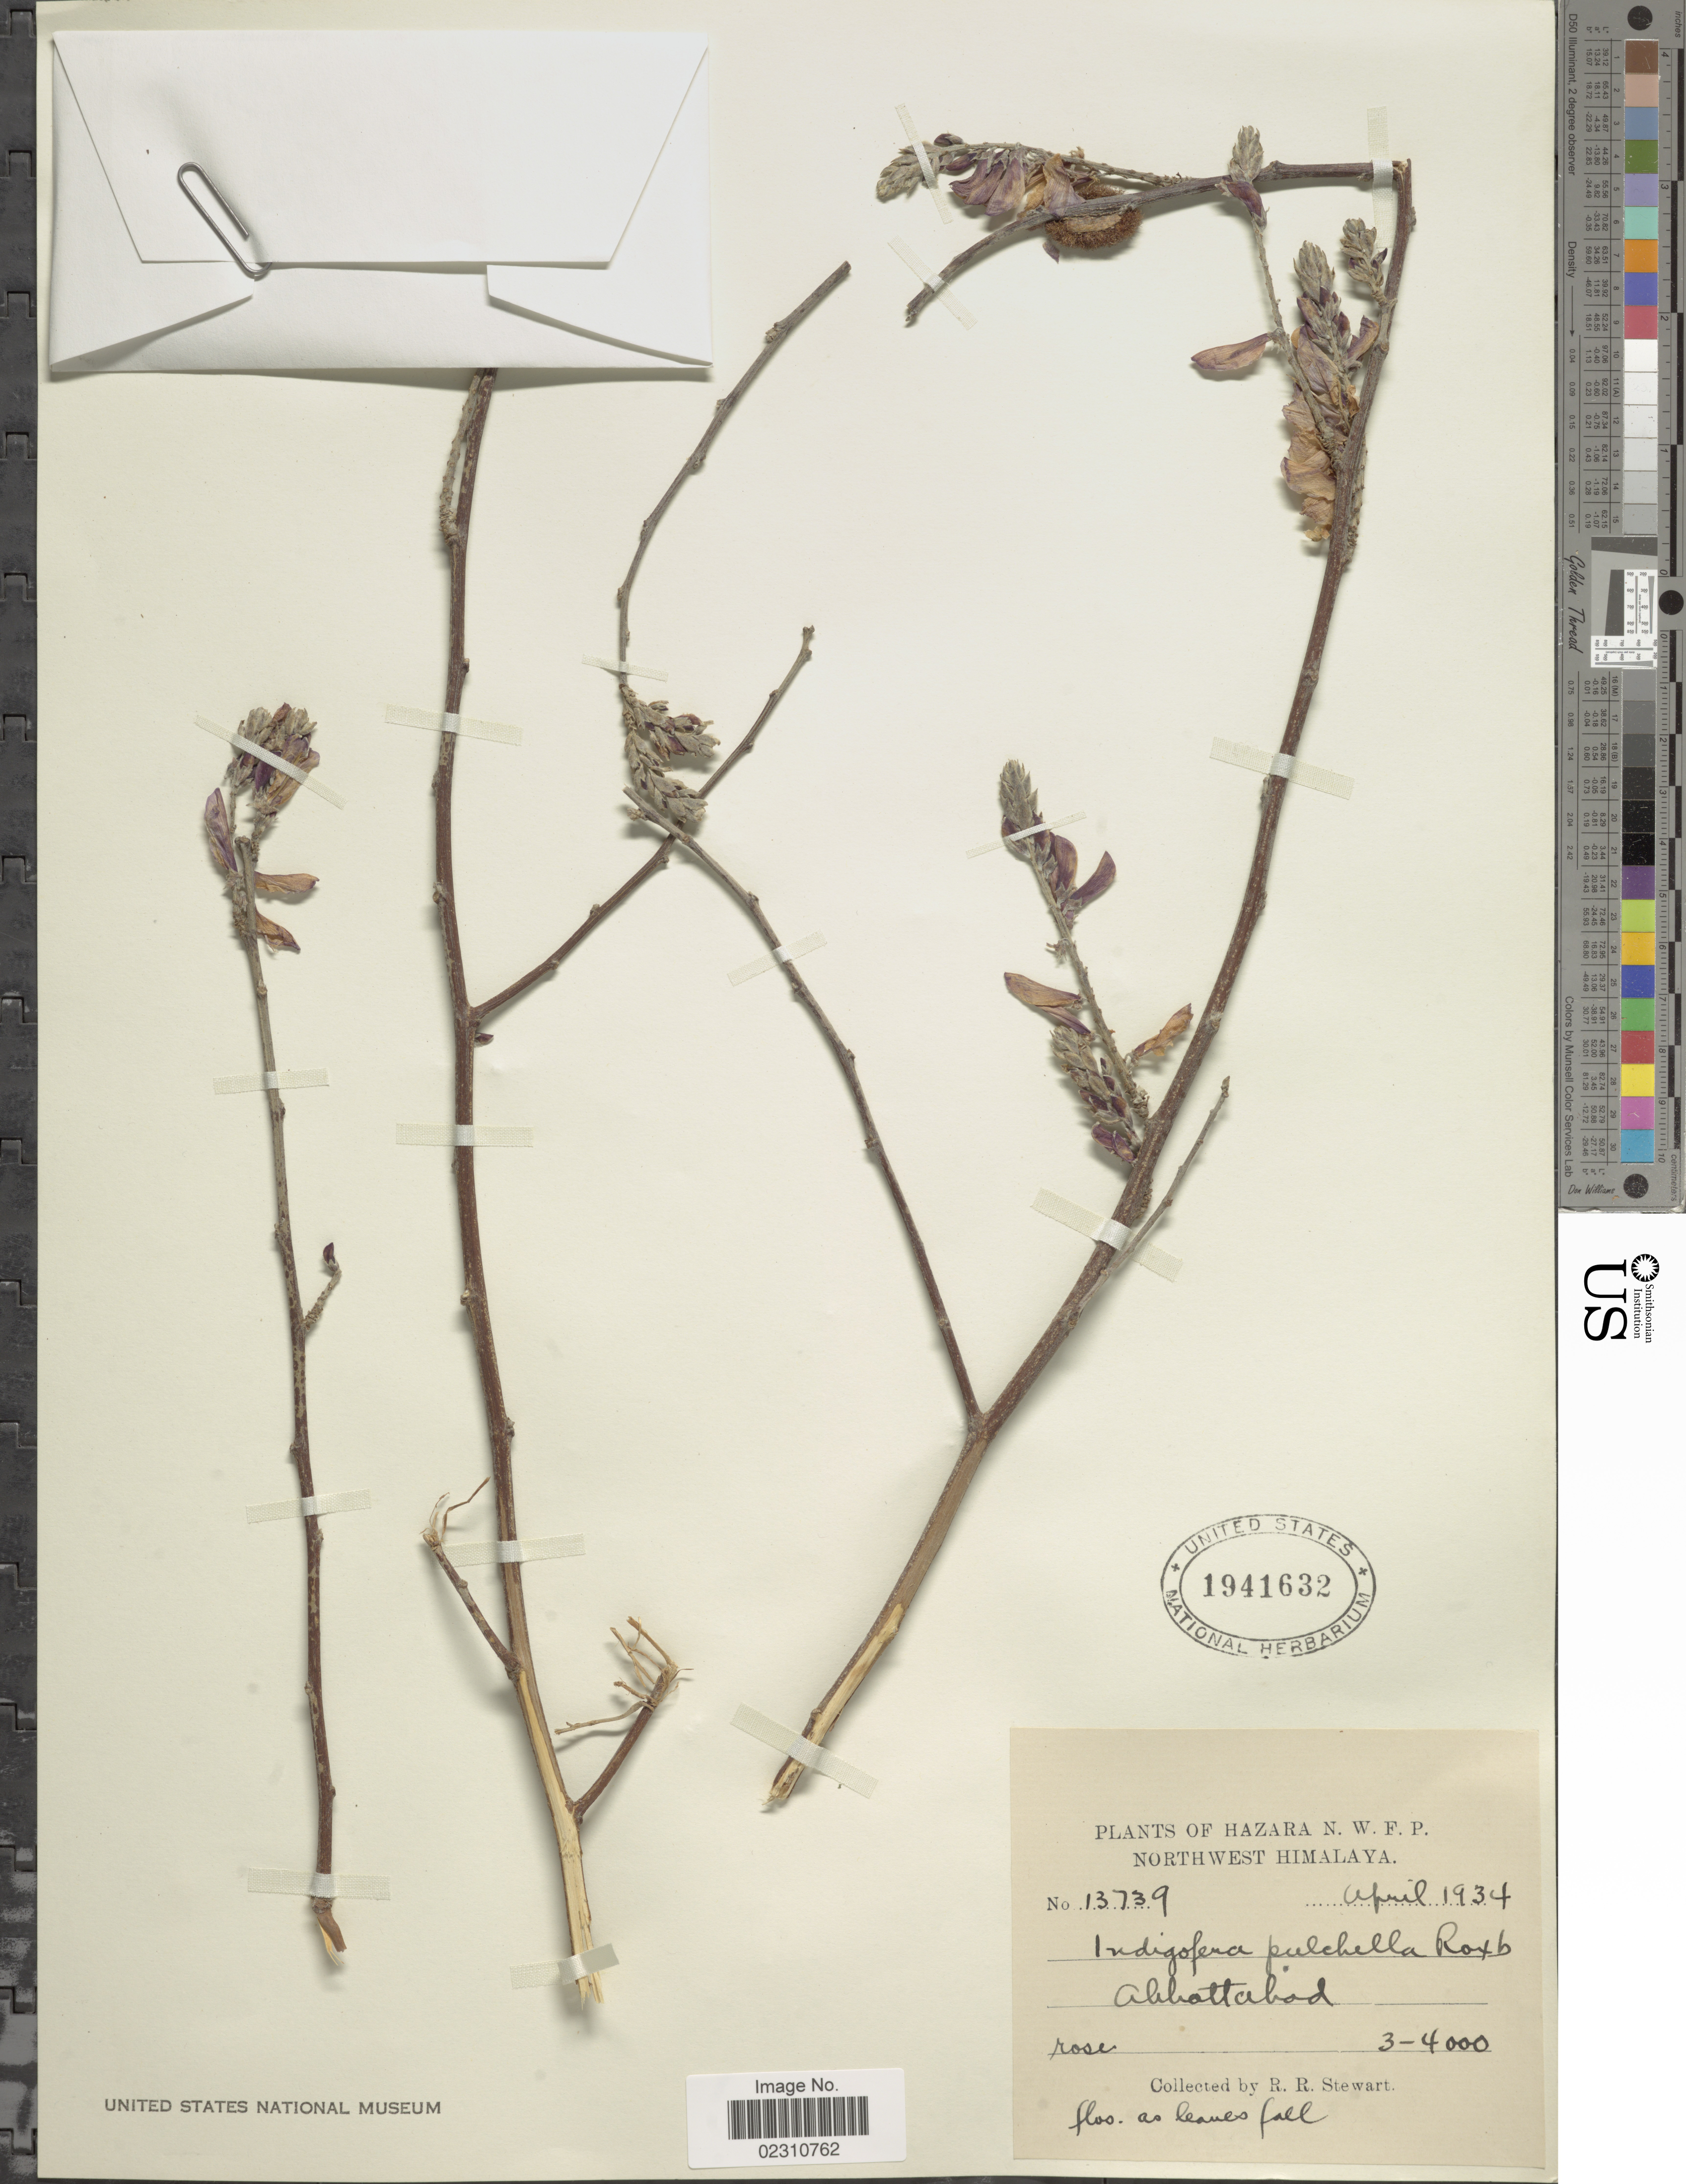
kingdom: Plantae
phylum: Tracheophyta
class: Magnoliopsida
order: Fabales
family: Fabaceae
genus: Indigofera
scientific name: Indigofera cassioides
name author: Röttler ex DC.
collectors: R. R. Stewart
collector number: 13739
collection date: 1934-04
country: Pakistan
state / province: Khyber Pakhtunkhwa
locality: Hazara N.W.F.P. Northwest Himalaya. Abbottabad.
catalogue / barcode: US 1941632